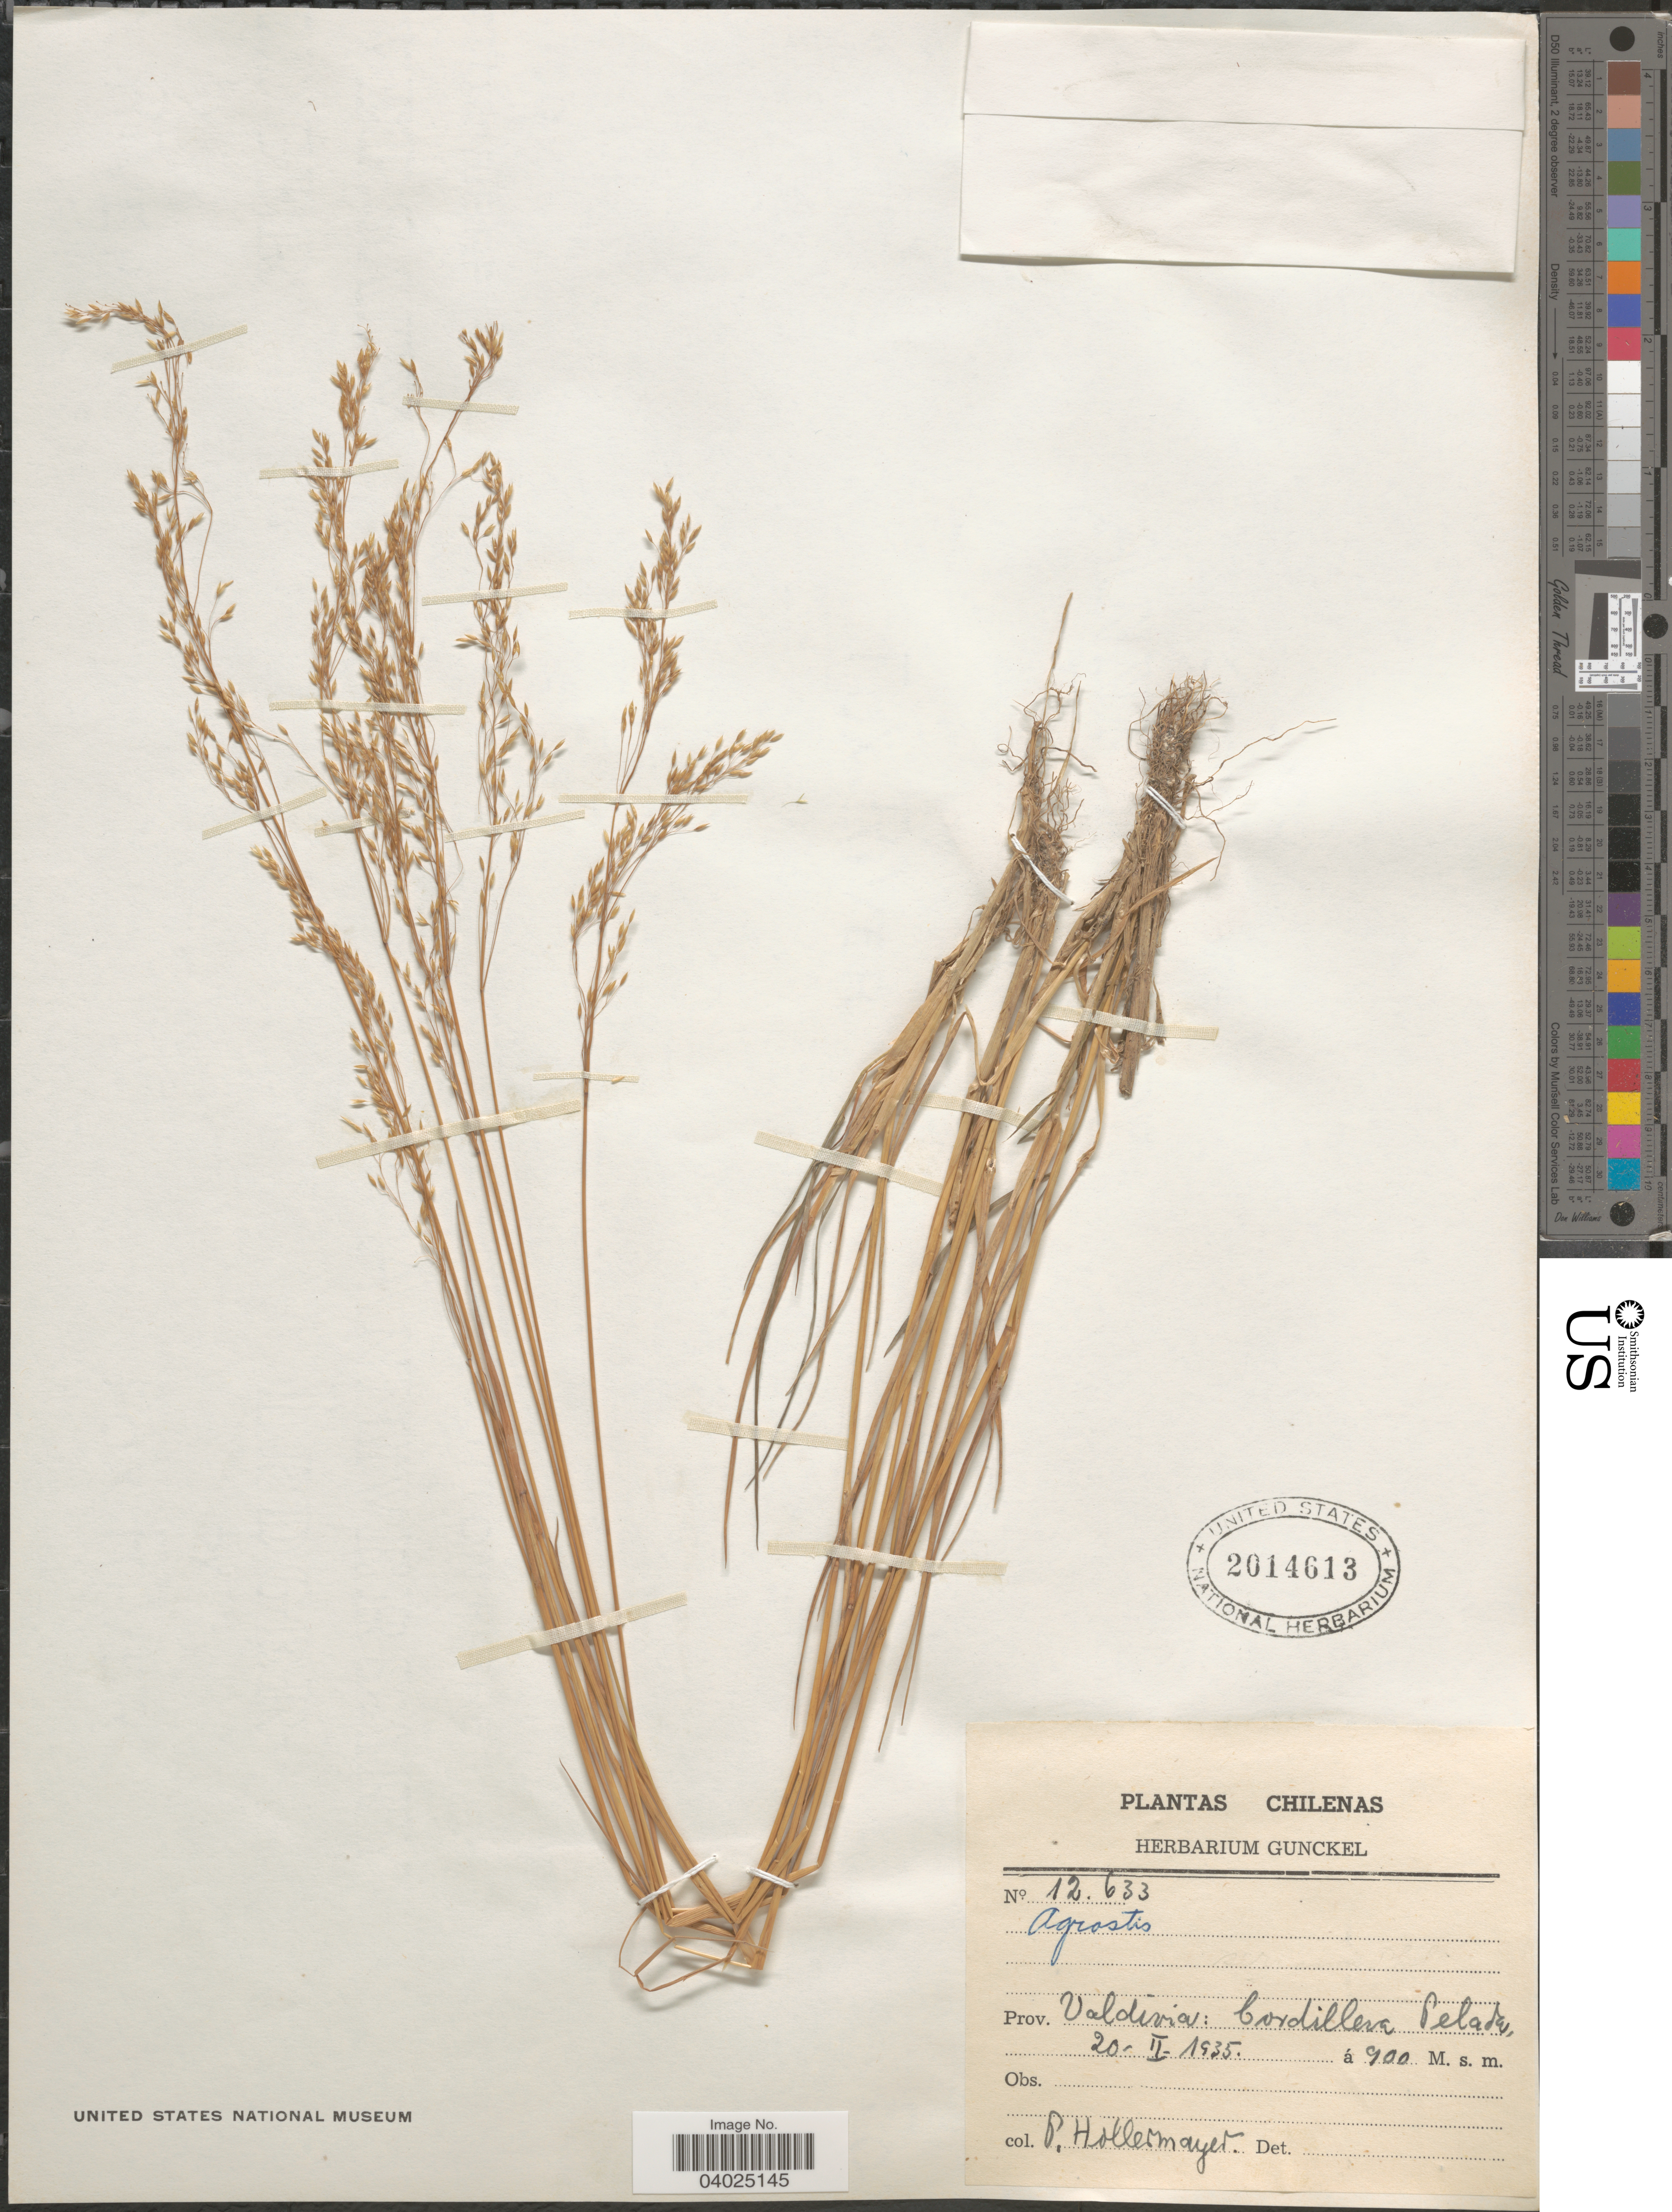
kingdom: Plantae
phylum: Tracheophyta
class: Liliopsida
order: Poales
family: Poaceae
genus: Agrostis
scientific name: Agrostis sp.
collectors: P. Hollermayer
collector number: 12633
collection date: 1935-02-20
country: Chile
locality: Prov. Valdivia: Cordillera Pelade.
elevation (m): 900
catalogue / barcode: US 2014613